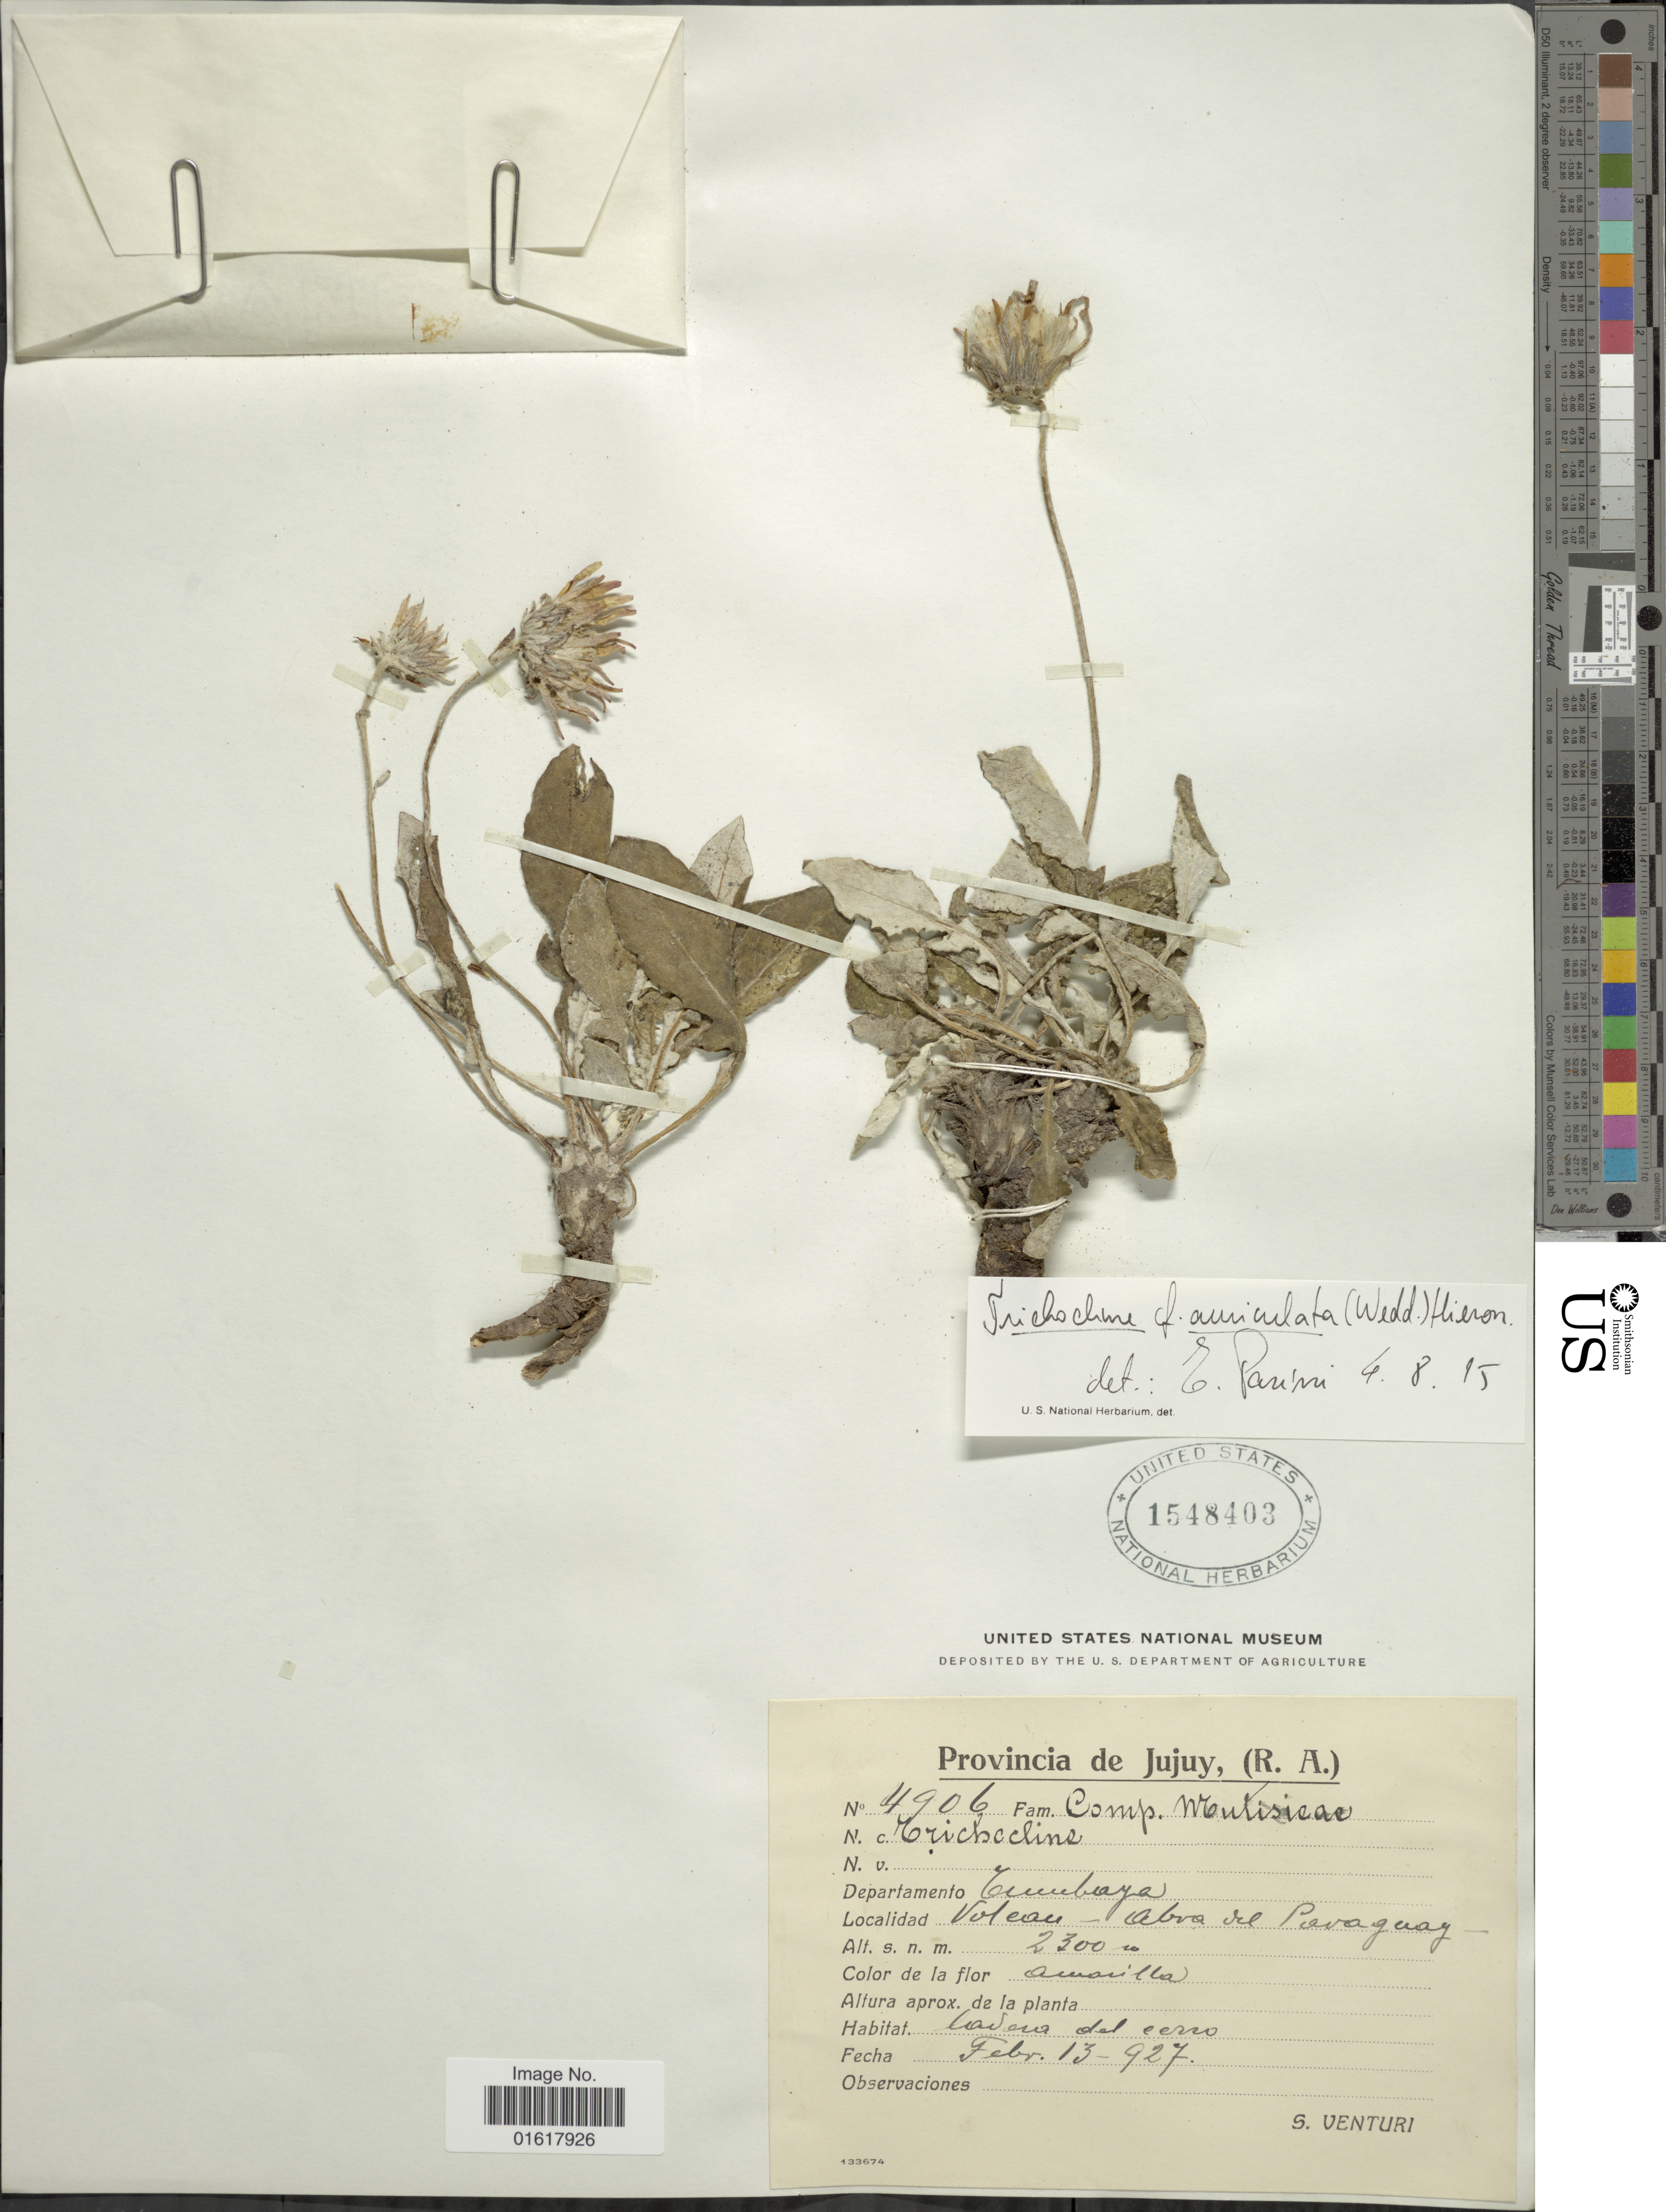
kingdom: Plantae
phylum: Tracheophyta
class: Magnoliopsida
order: Asterales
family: Asteraceae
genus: Trichocline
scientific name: Trichocline auriculata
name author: (Wedd.) Hieron.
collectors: S. Venturi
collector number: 4906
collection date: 1927-02-13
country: Argentina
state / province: Jujuy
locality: Departamento Tumbaya. Volcan - abra del Paraguay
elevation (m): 2300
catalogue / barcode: US 1548403